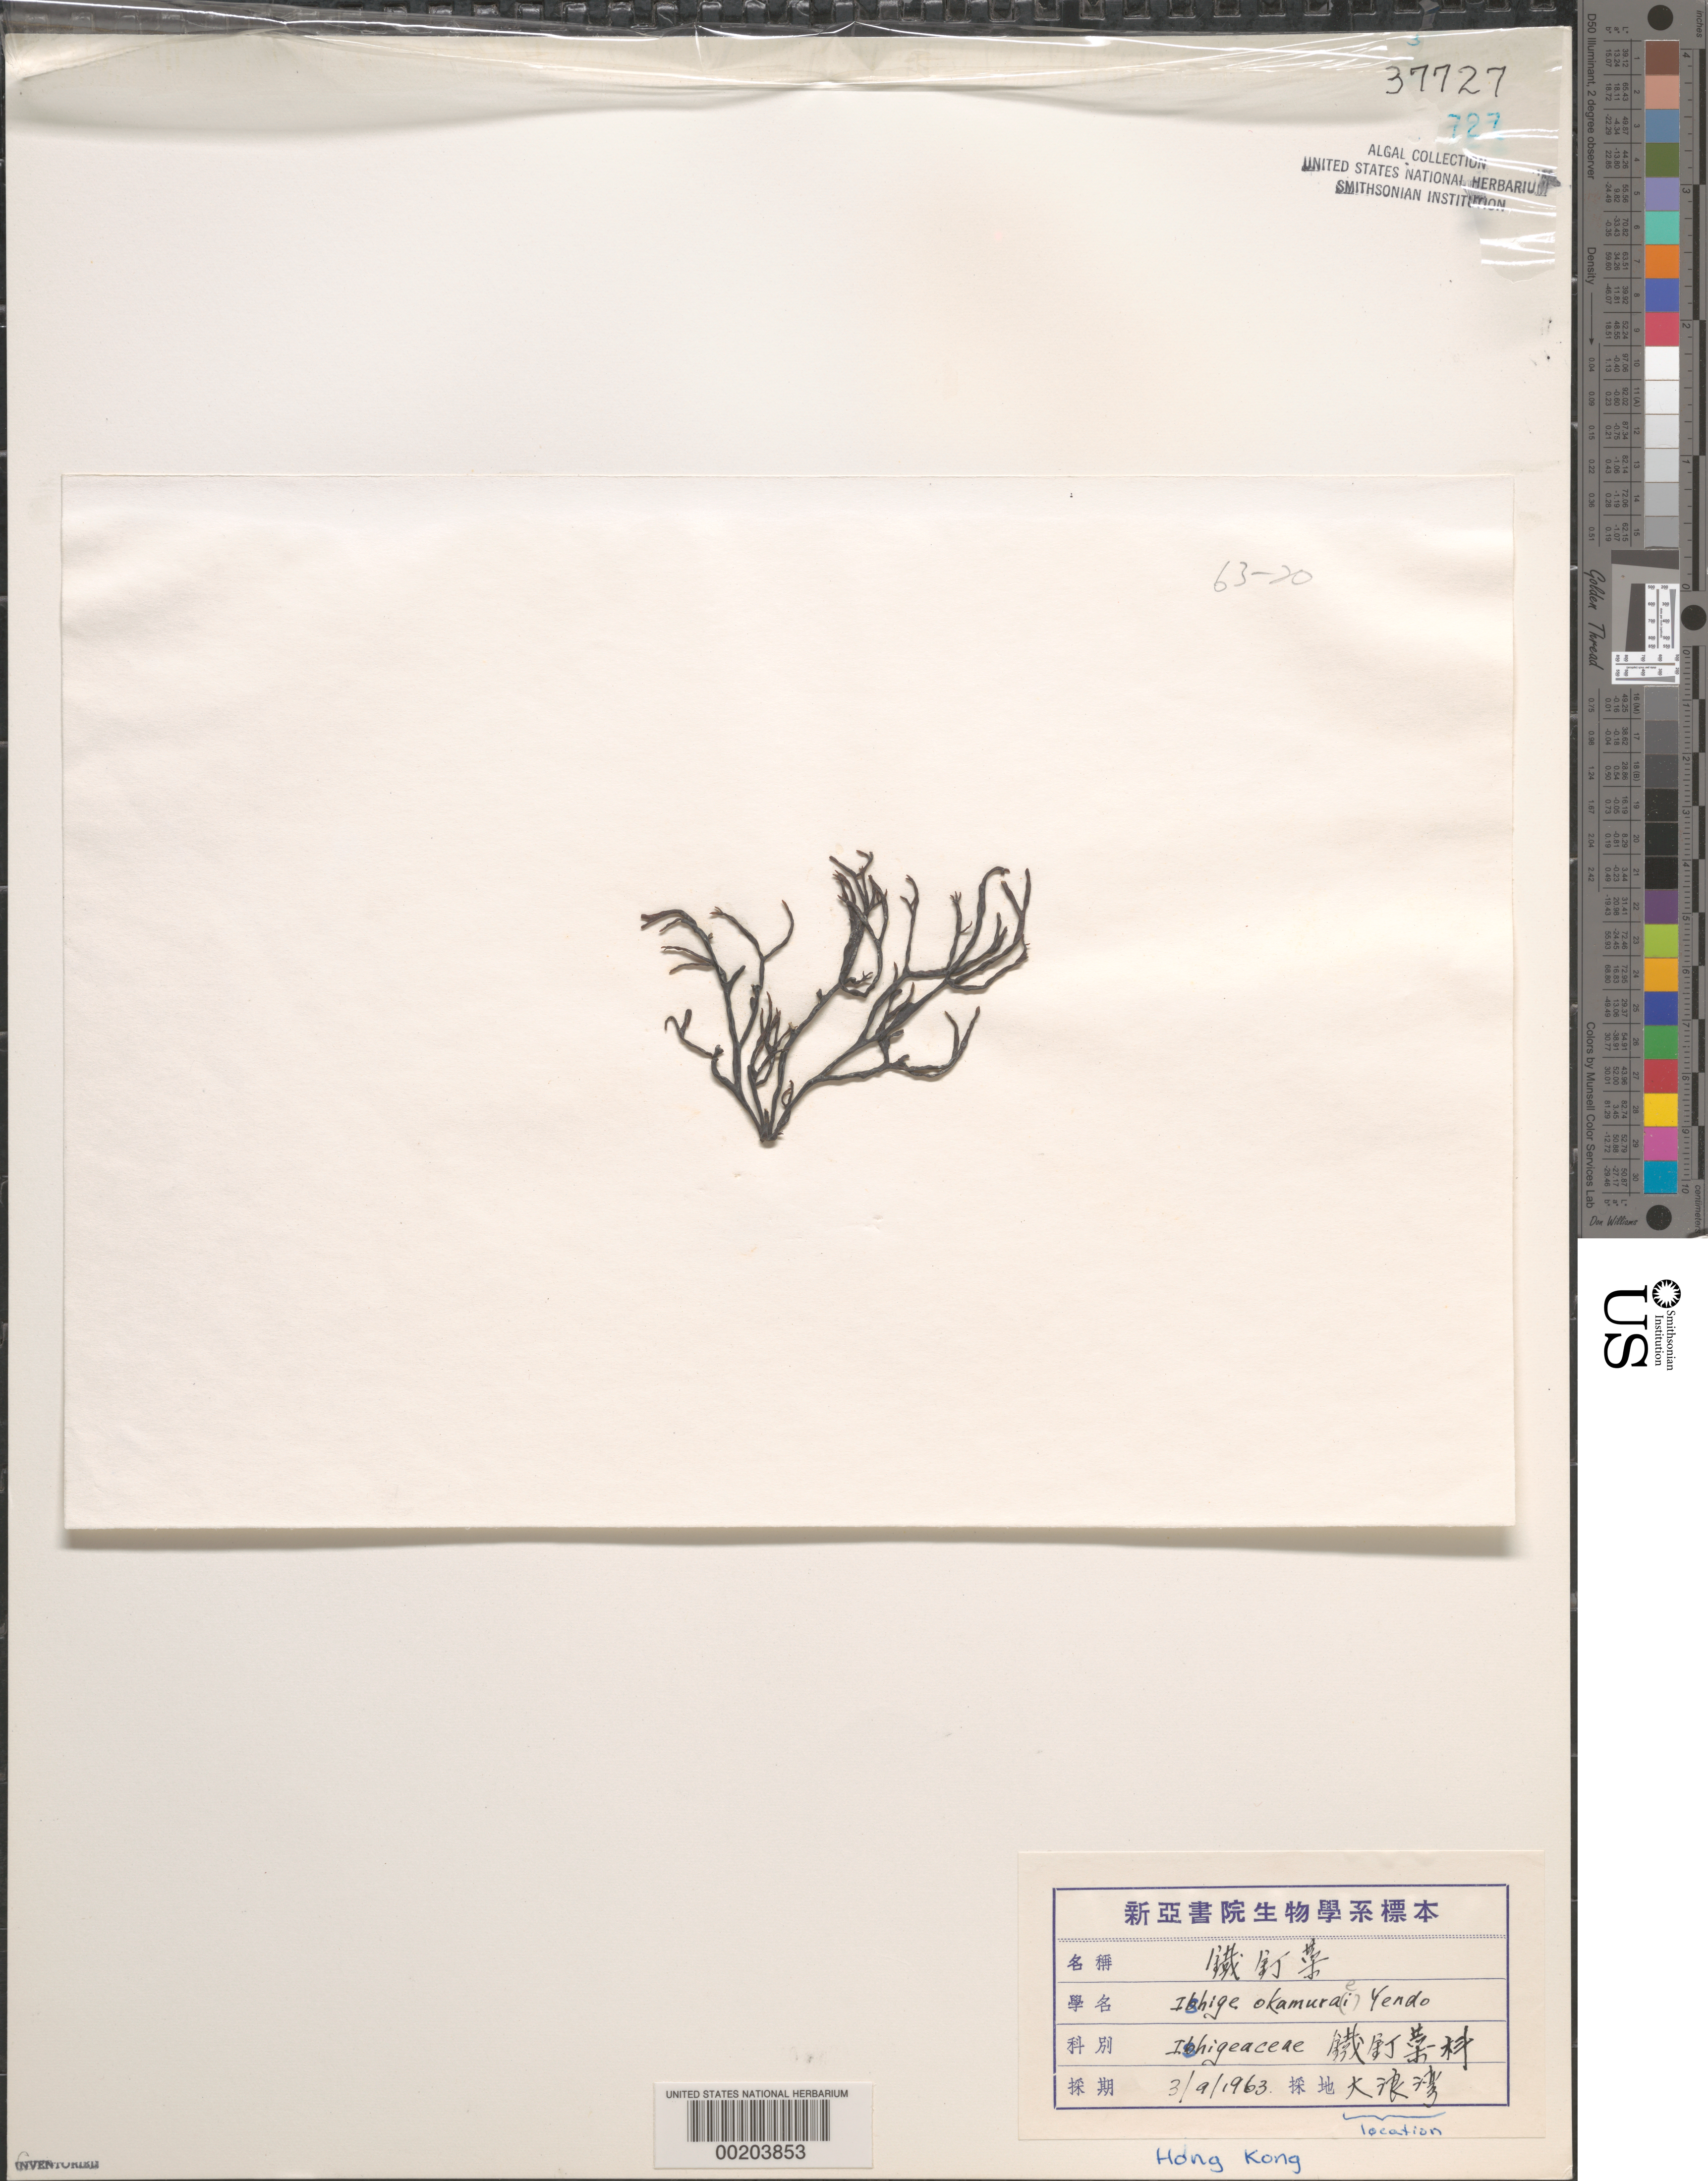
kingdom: Chromista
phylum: Ochrophyta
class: Phaeophyceae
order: Ishigeales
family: Ishigeaceae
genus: Ishige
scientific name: Ishige okamurae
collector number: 63-20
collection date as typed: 03 Sep 1963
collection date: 1963-09-03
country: China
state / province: Hong Kong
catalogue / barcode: US 37727